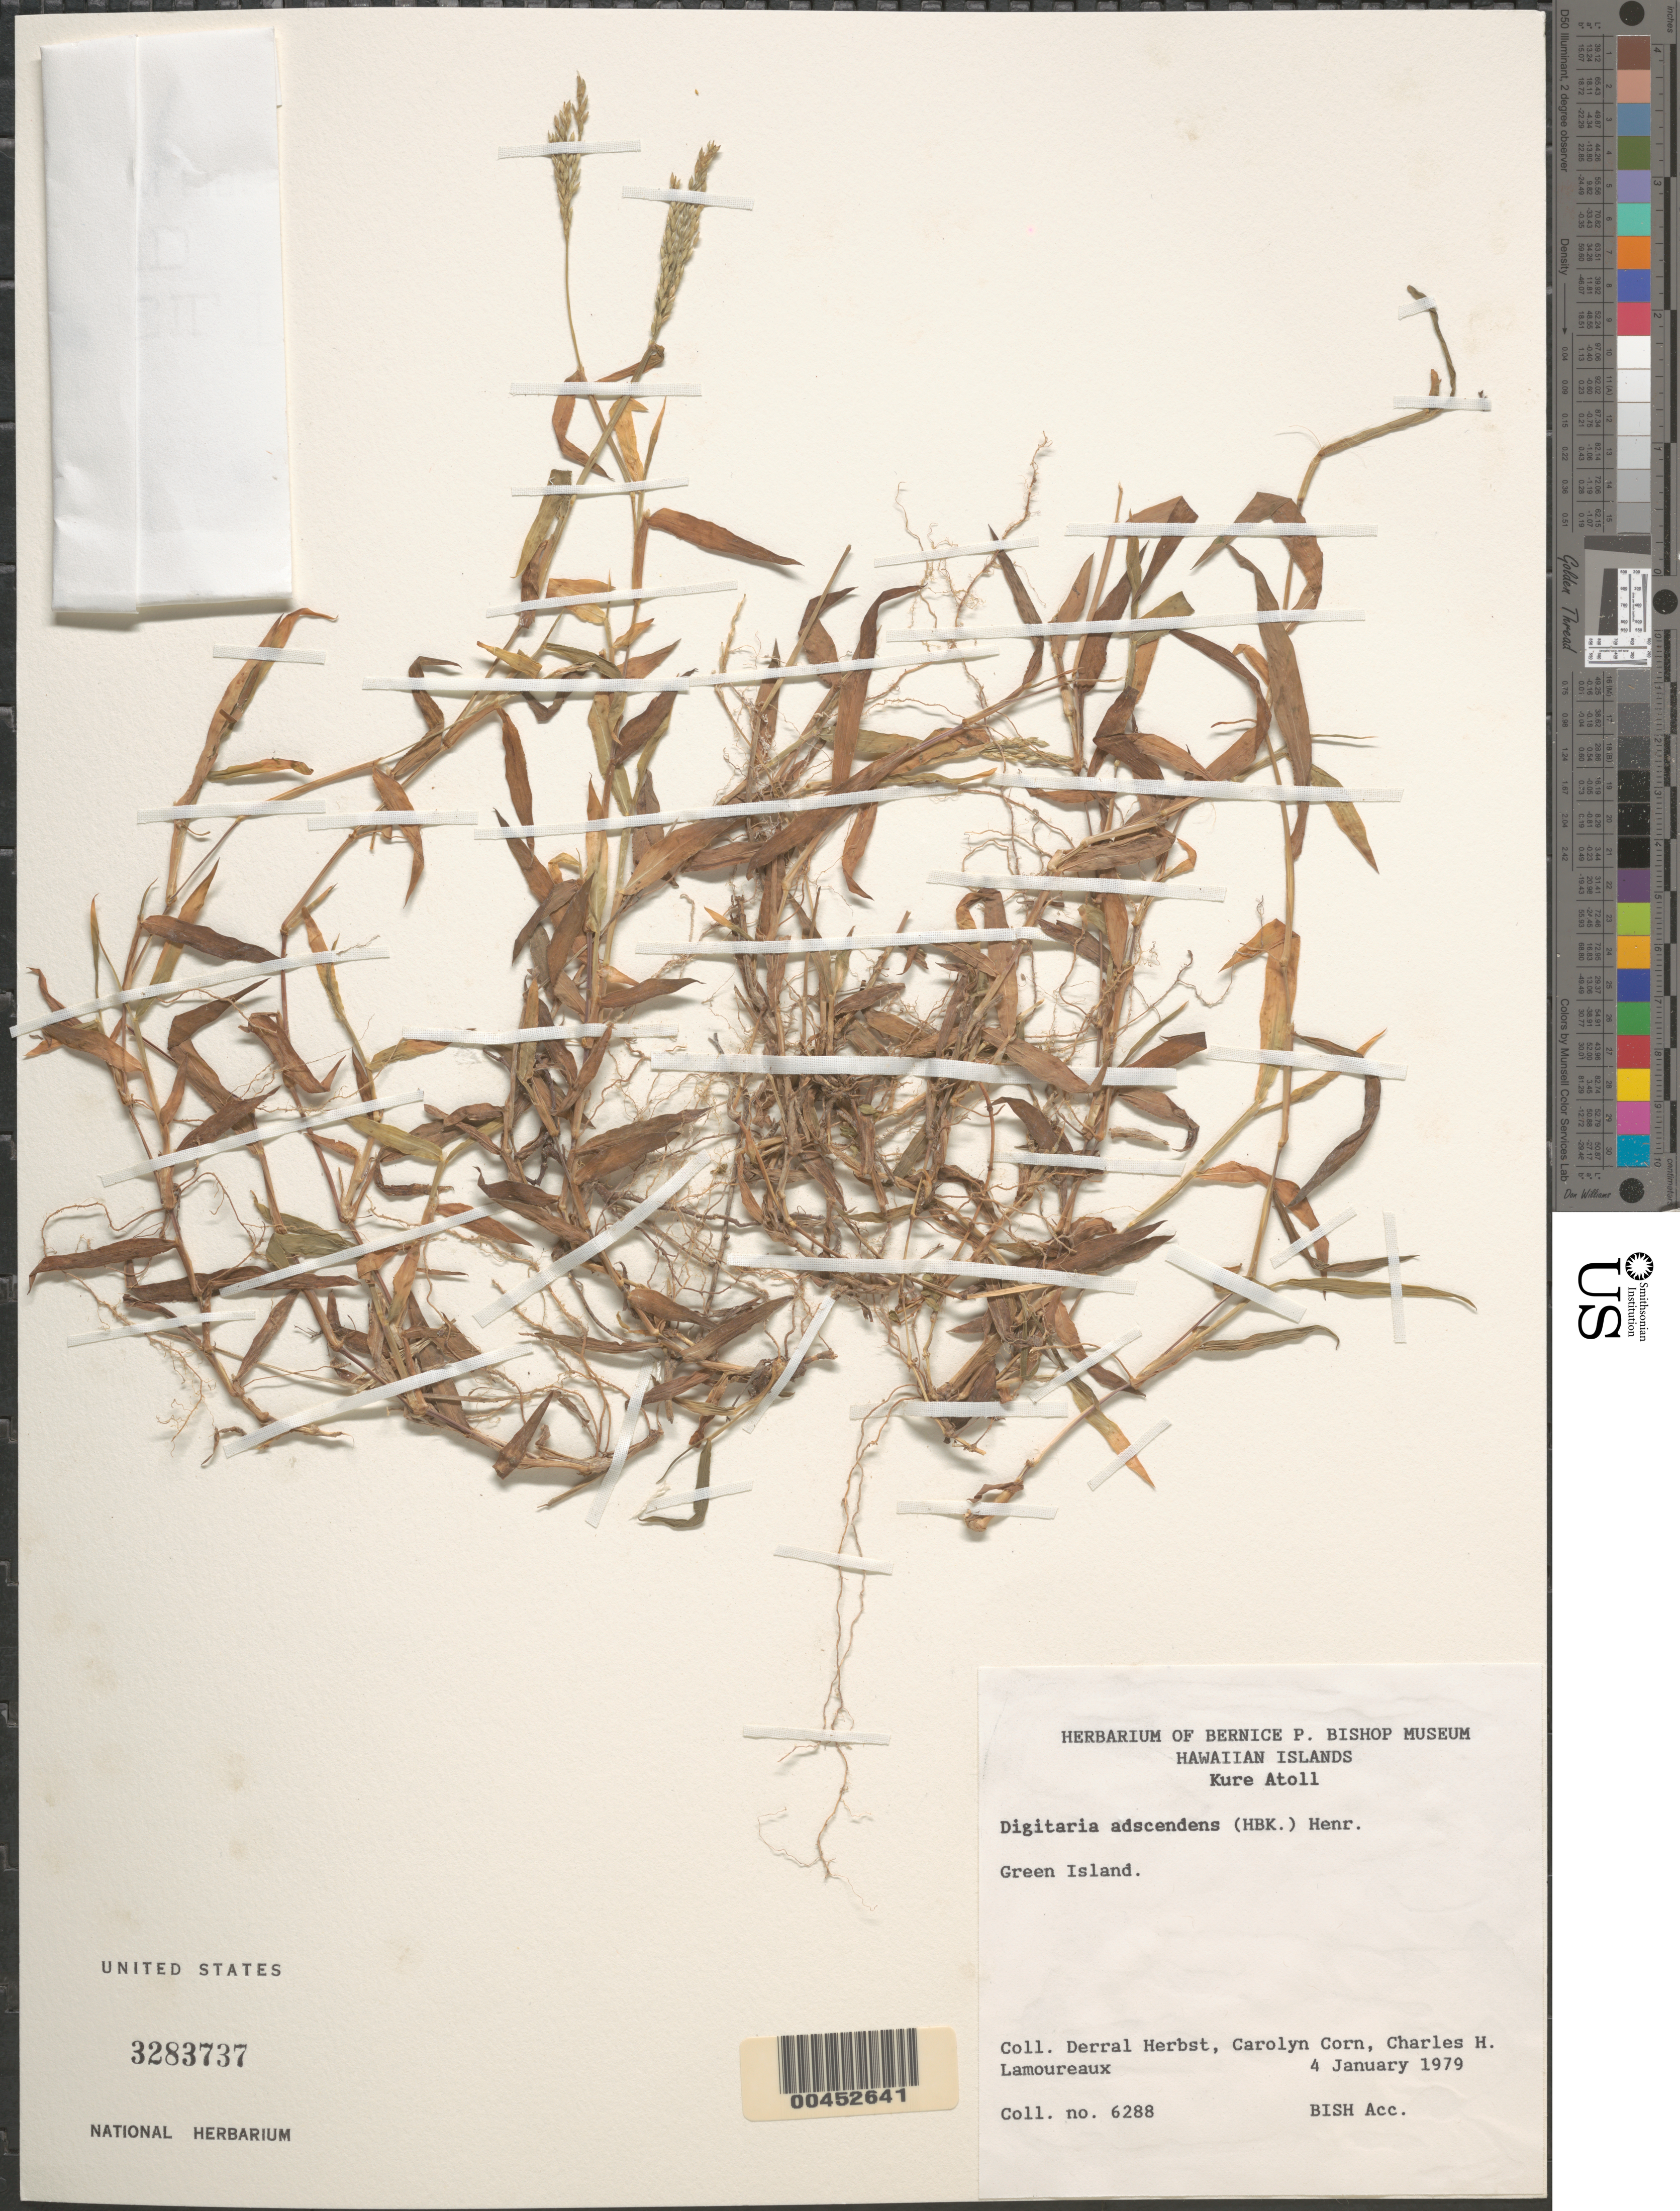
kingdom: Plantae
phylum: Tracheophyta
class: Liliopsida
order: Poales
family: Poaceae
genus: Digitaria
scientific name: Digitaria ciliaris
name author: (Retz.) Koeler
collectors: D. R. Herbst, C. Corn & C. H. Lamoureux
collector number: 6288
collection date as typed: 4 Jan 1979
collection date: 1979-01-04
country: United States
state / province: Hawaii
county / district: Honolulu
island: Kure Atoll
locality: Green Islet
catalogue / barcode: US 3283737